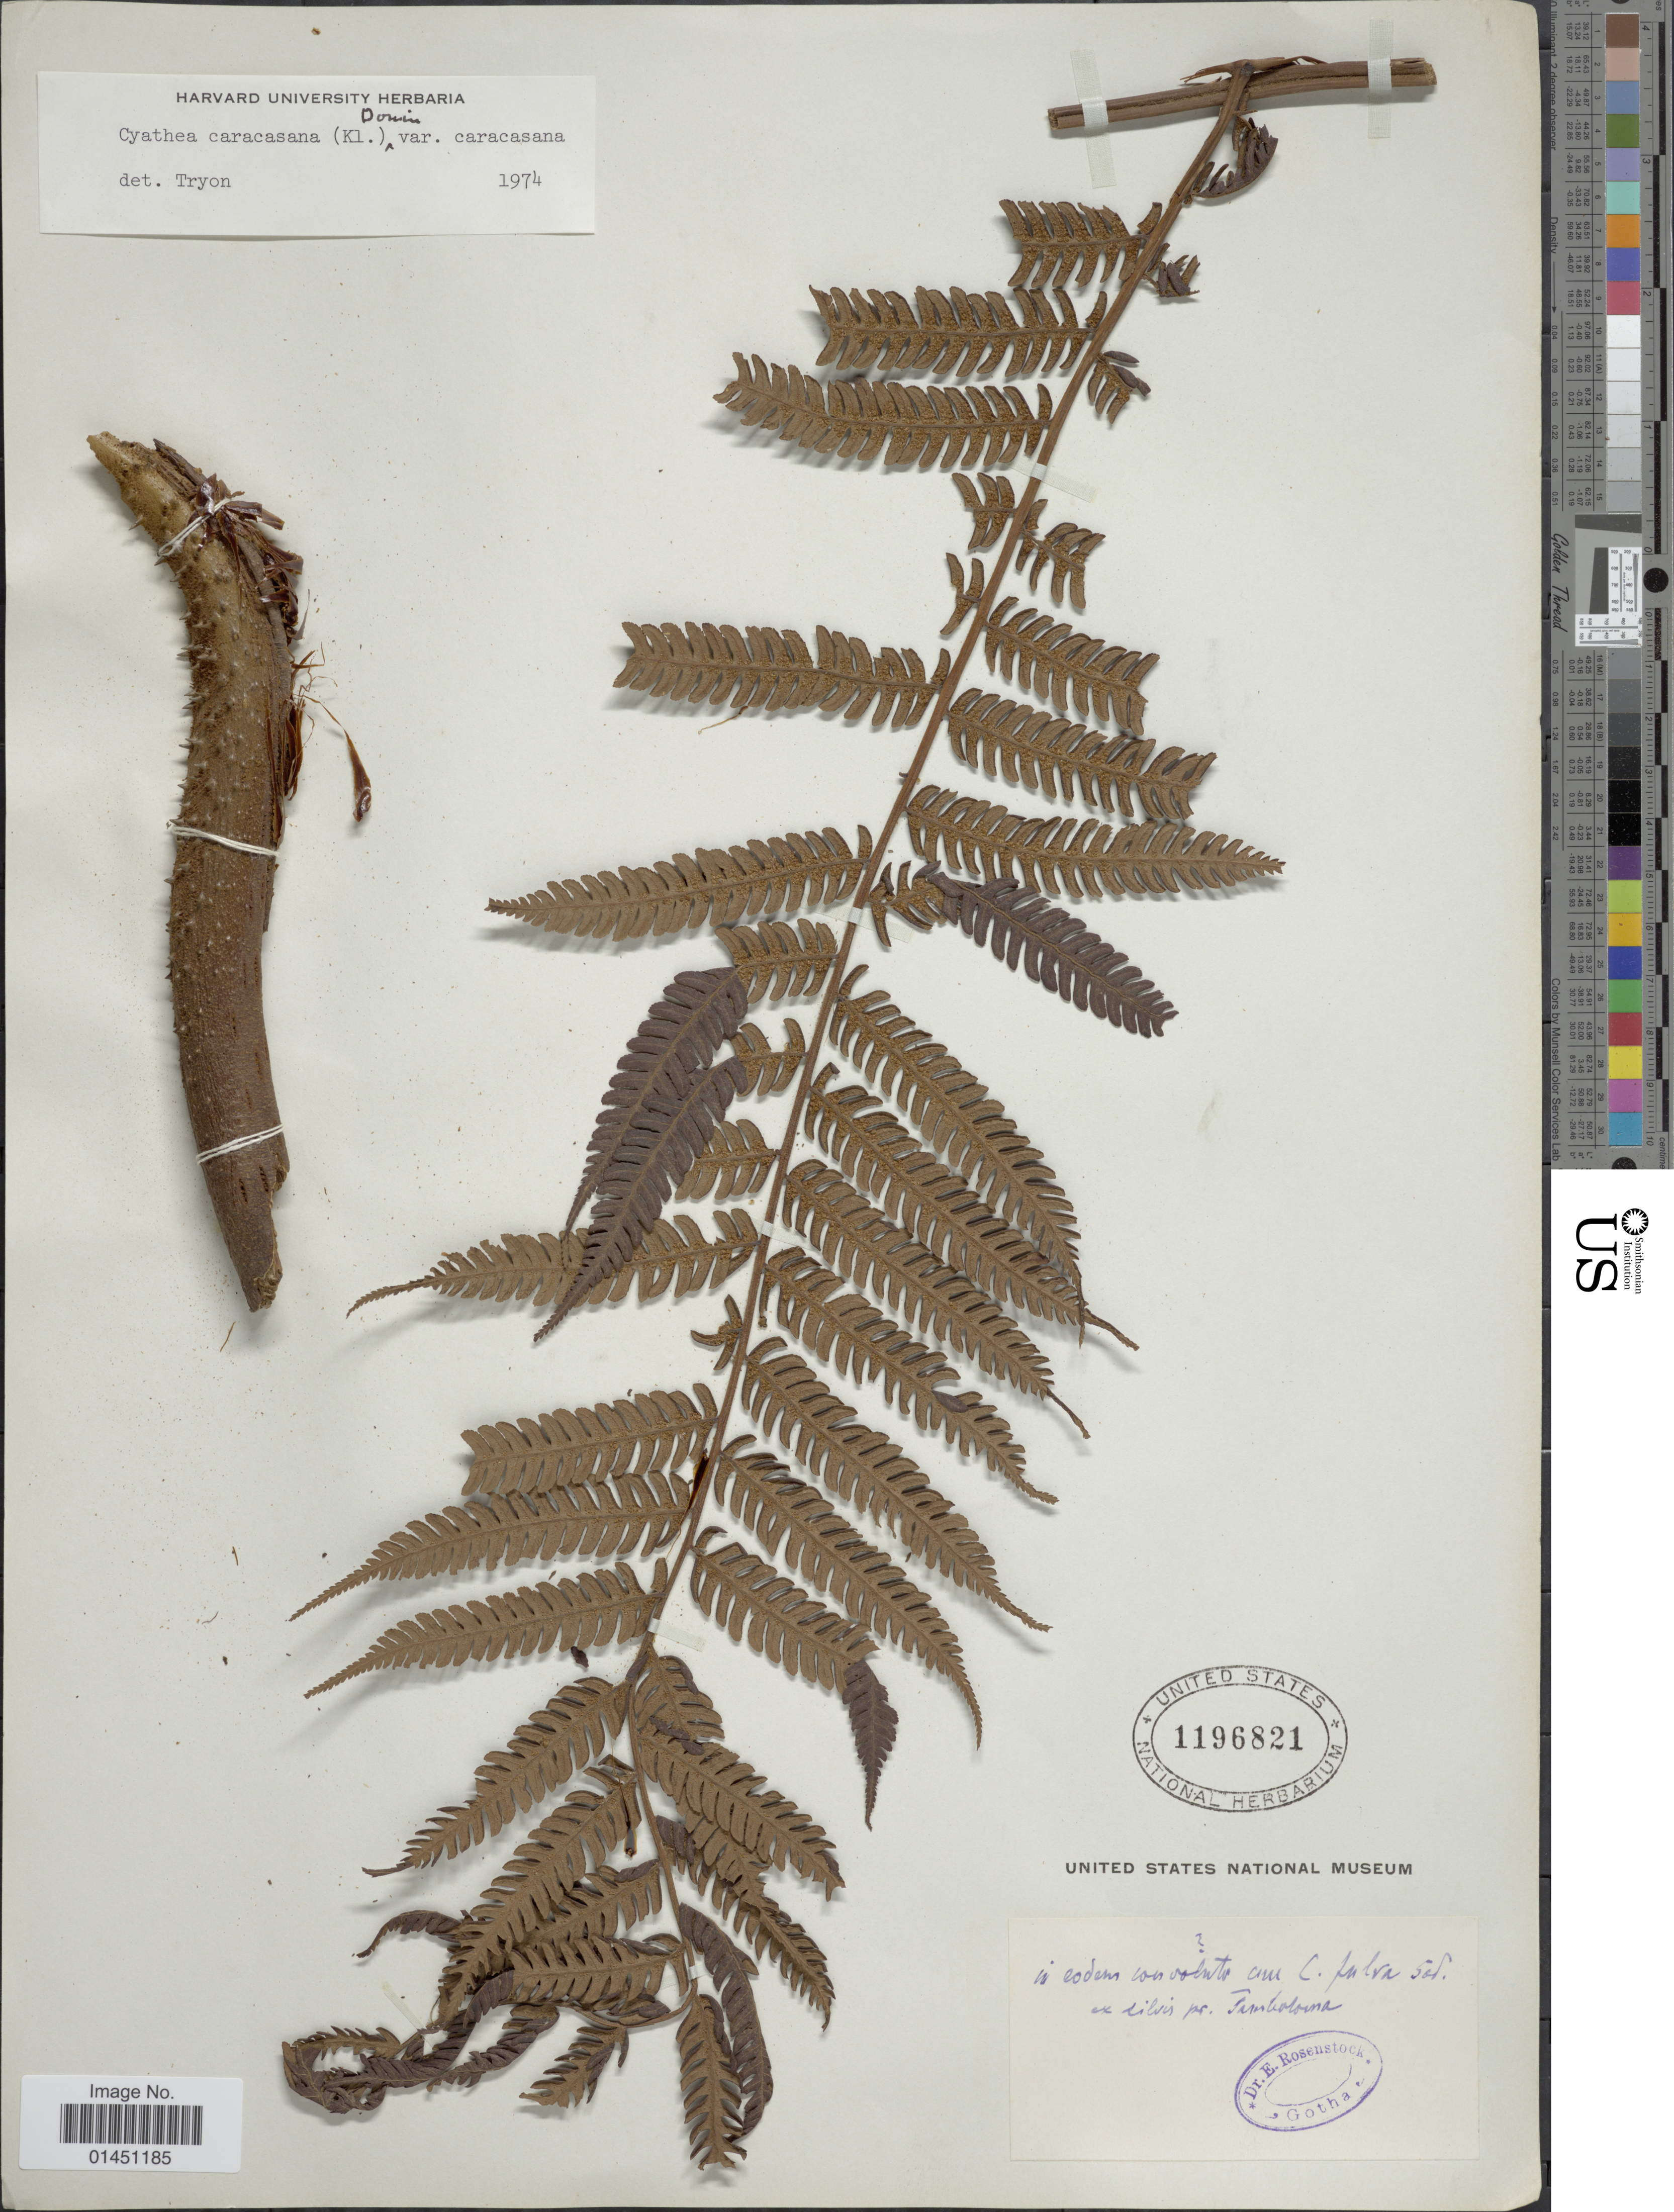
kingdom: Plantae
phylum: Tracheophyta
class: Polypodiopsida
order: Cyatheales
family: Cyatheaceae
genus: Cyathea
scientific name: Cyathea caracasana var. caracasana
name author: (Klotzsch) Domin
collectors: E. Rosenstock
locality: pr. Famboloina [interpreted]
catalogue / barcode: US 1196821